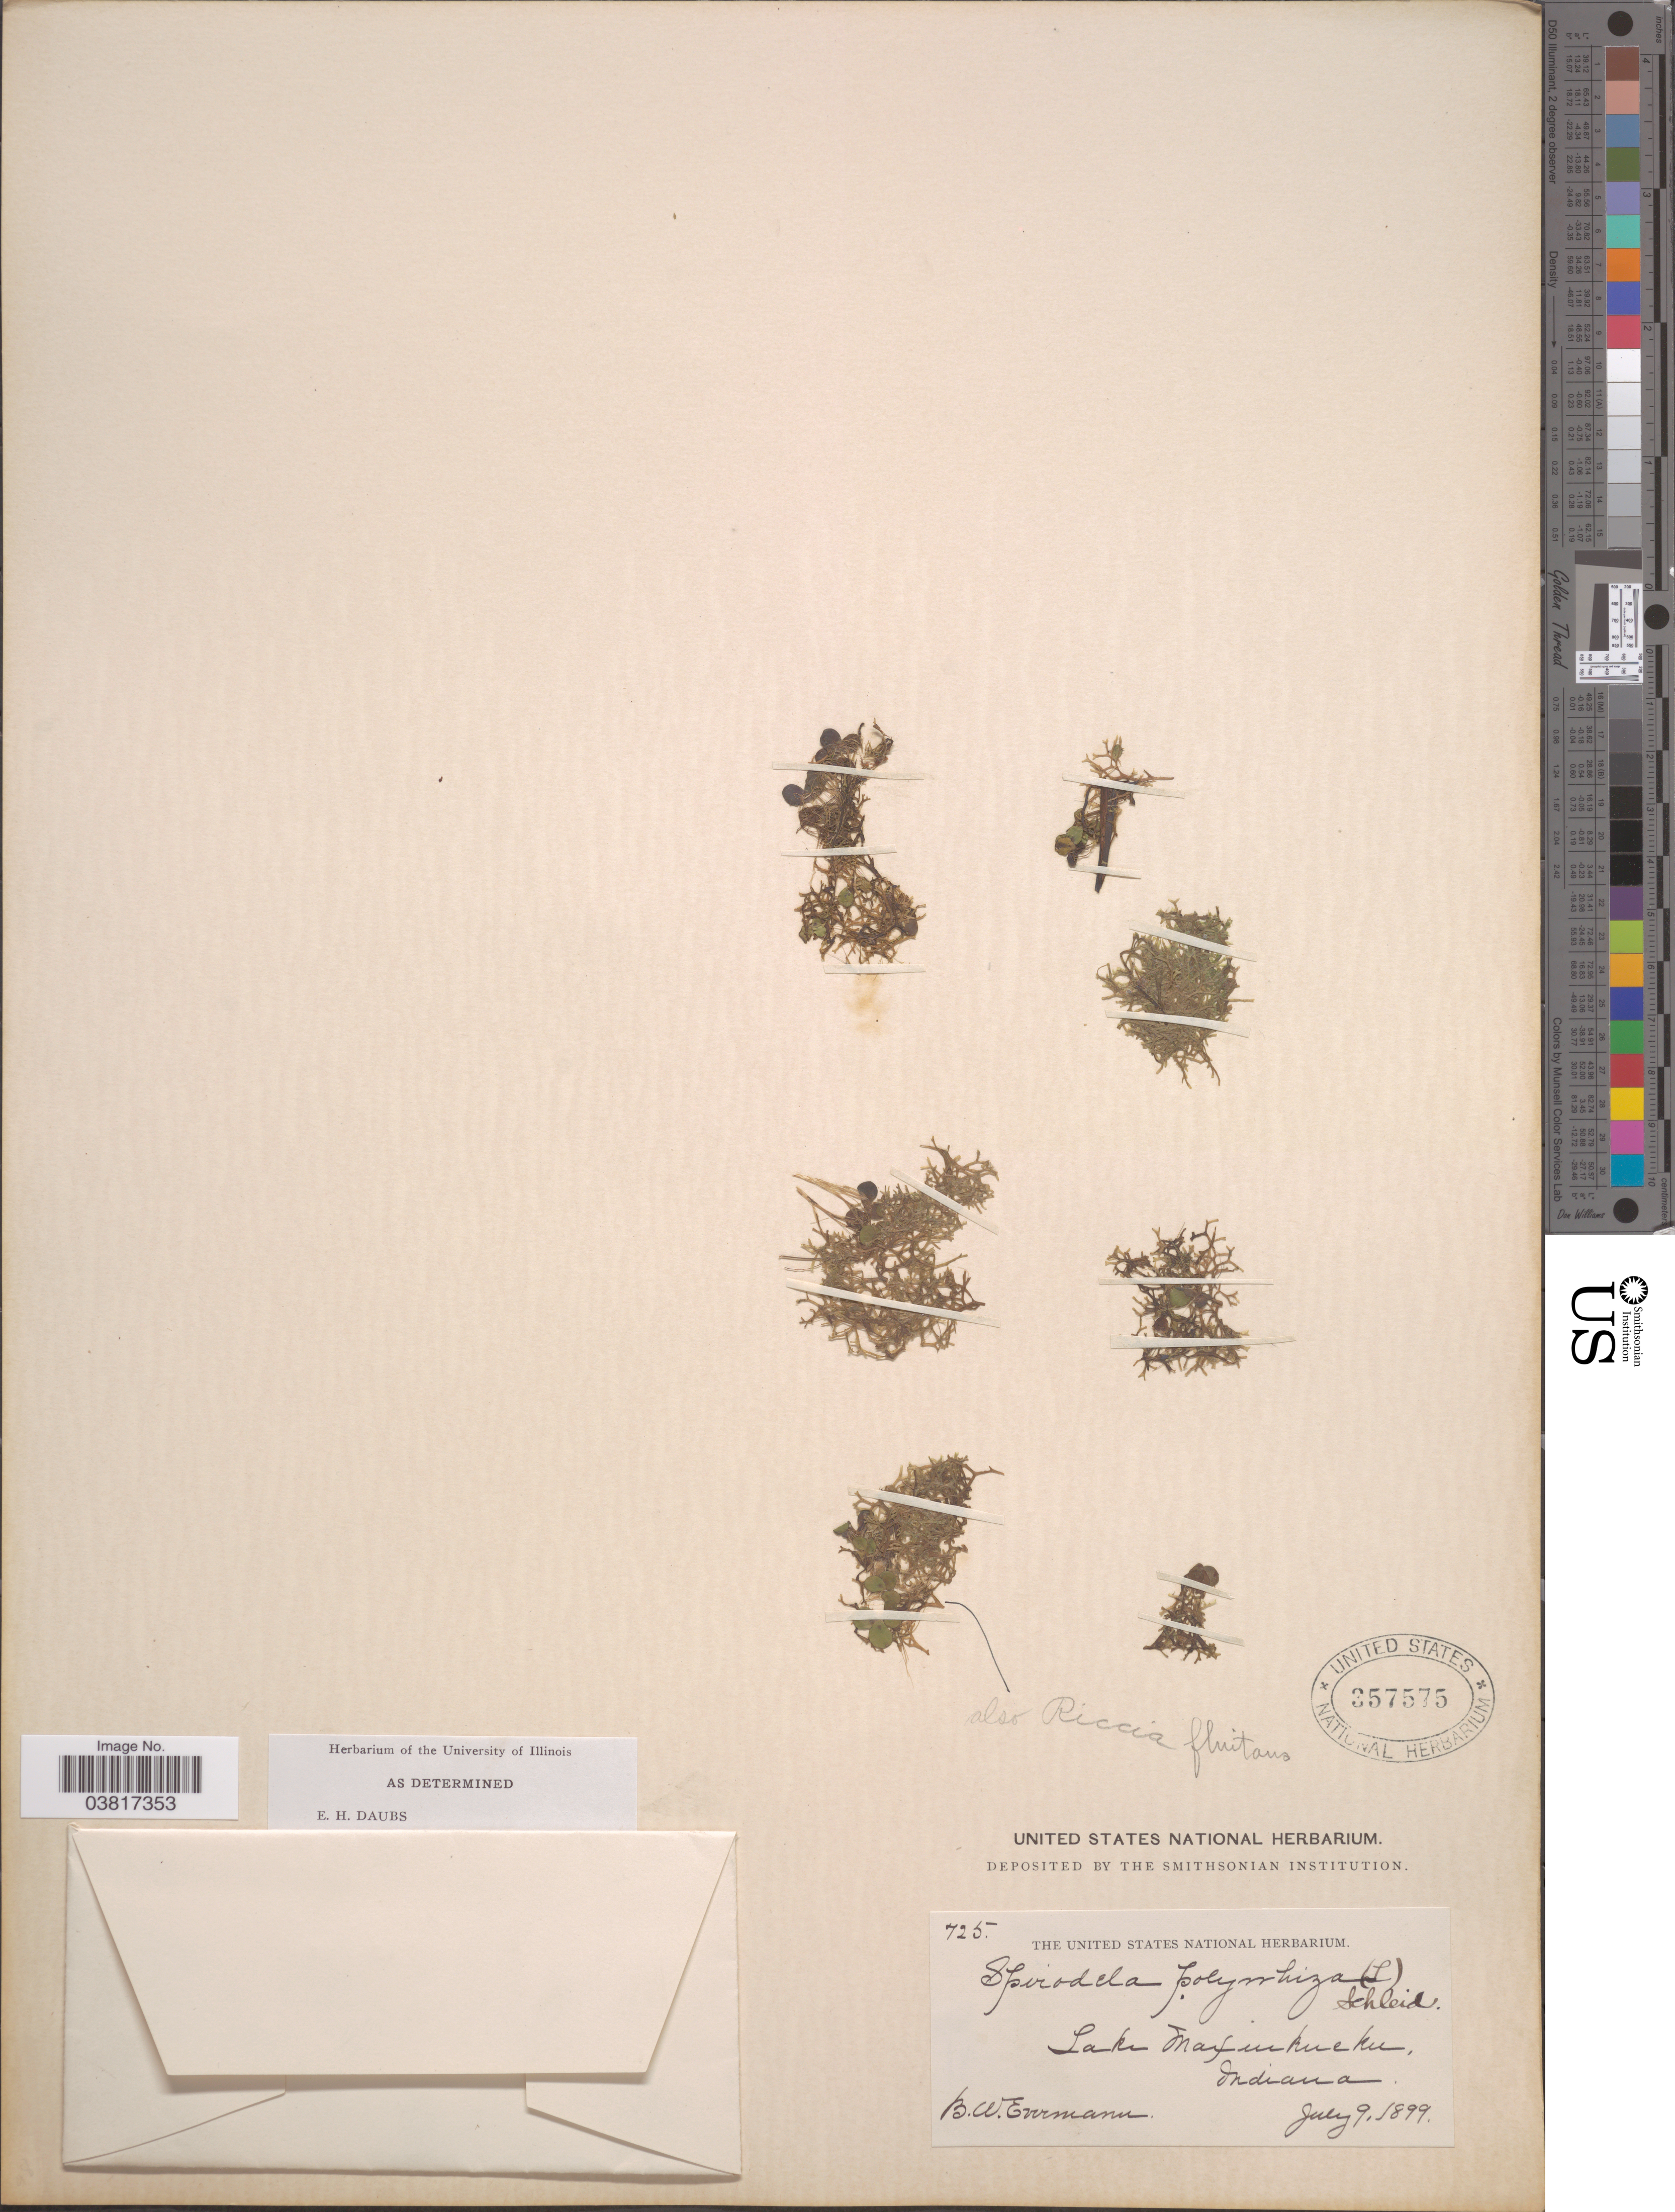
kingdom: Plantae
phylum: Tracheophyta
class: Liliopsida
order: Alismatales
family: Araceae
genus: Spirodela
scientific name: Spirodela polyrrhiza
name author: (L.) Schleid.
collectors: B. W. Evermann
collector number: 725*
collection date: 1899-07-09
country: United States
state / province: Indiana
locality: Lake Maxinkuckee.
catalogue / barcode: US 357575